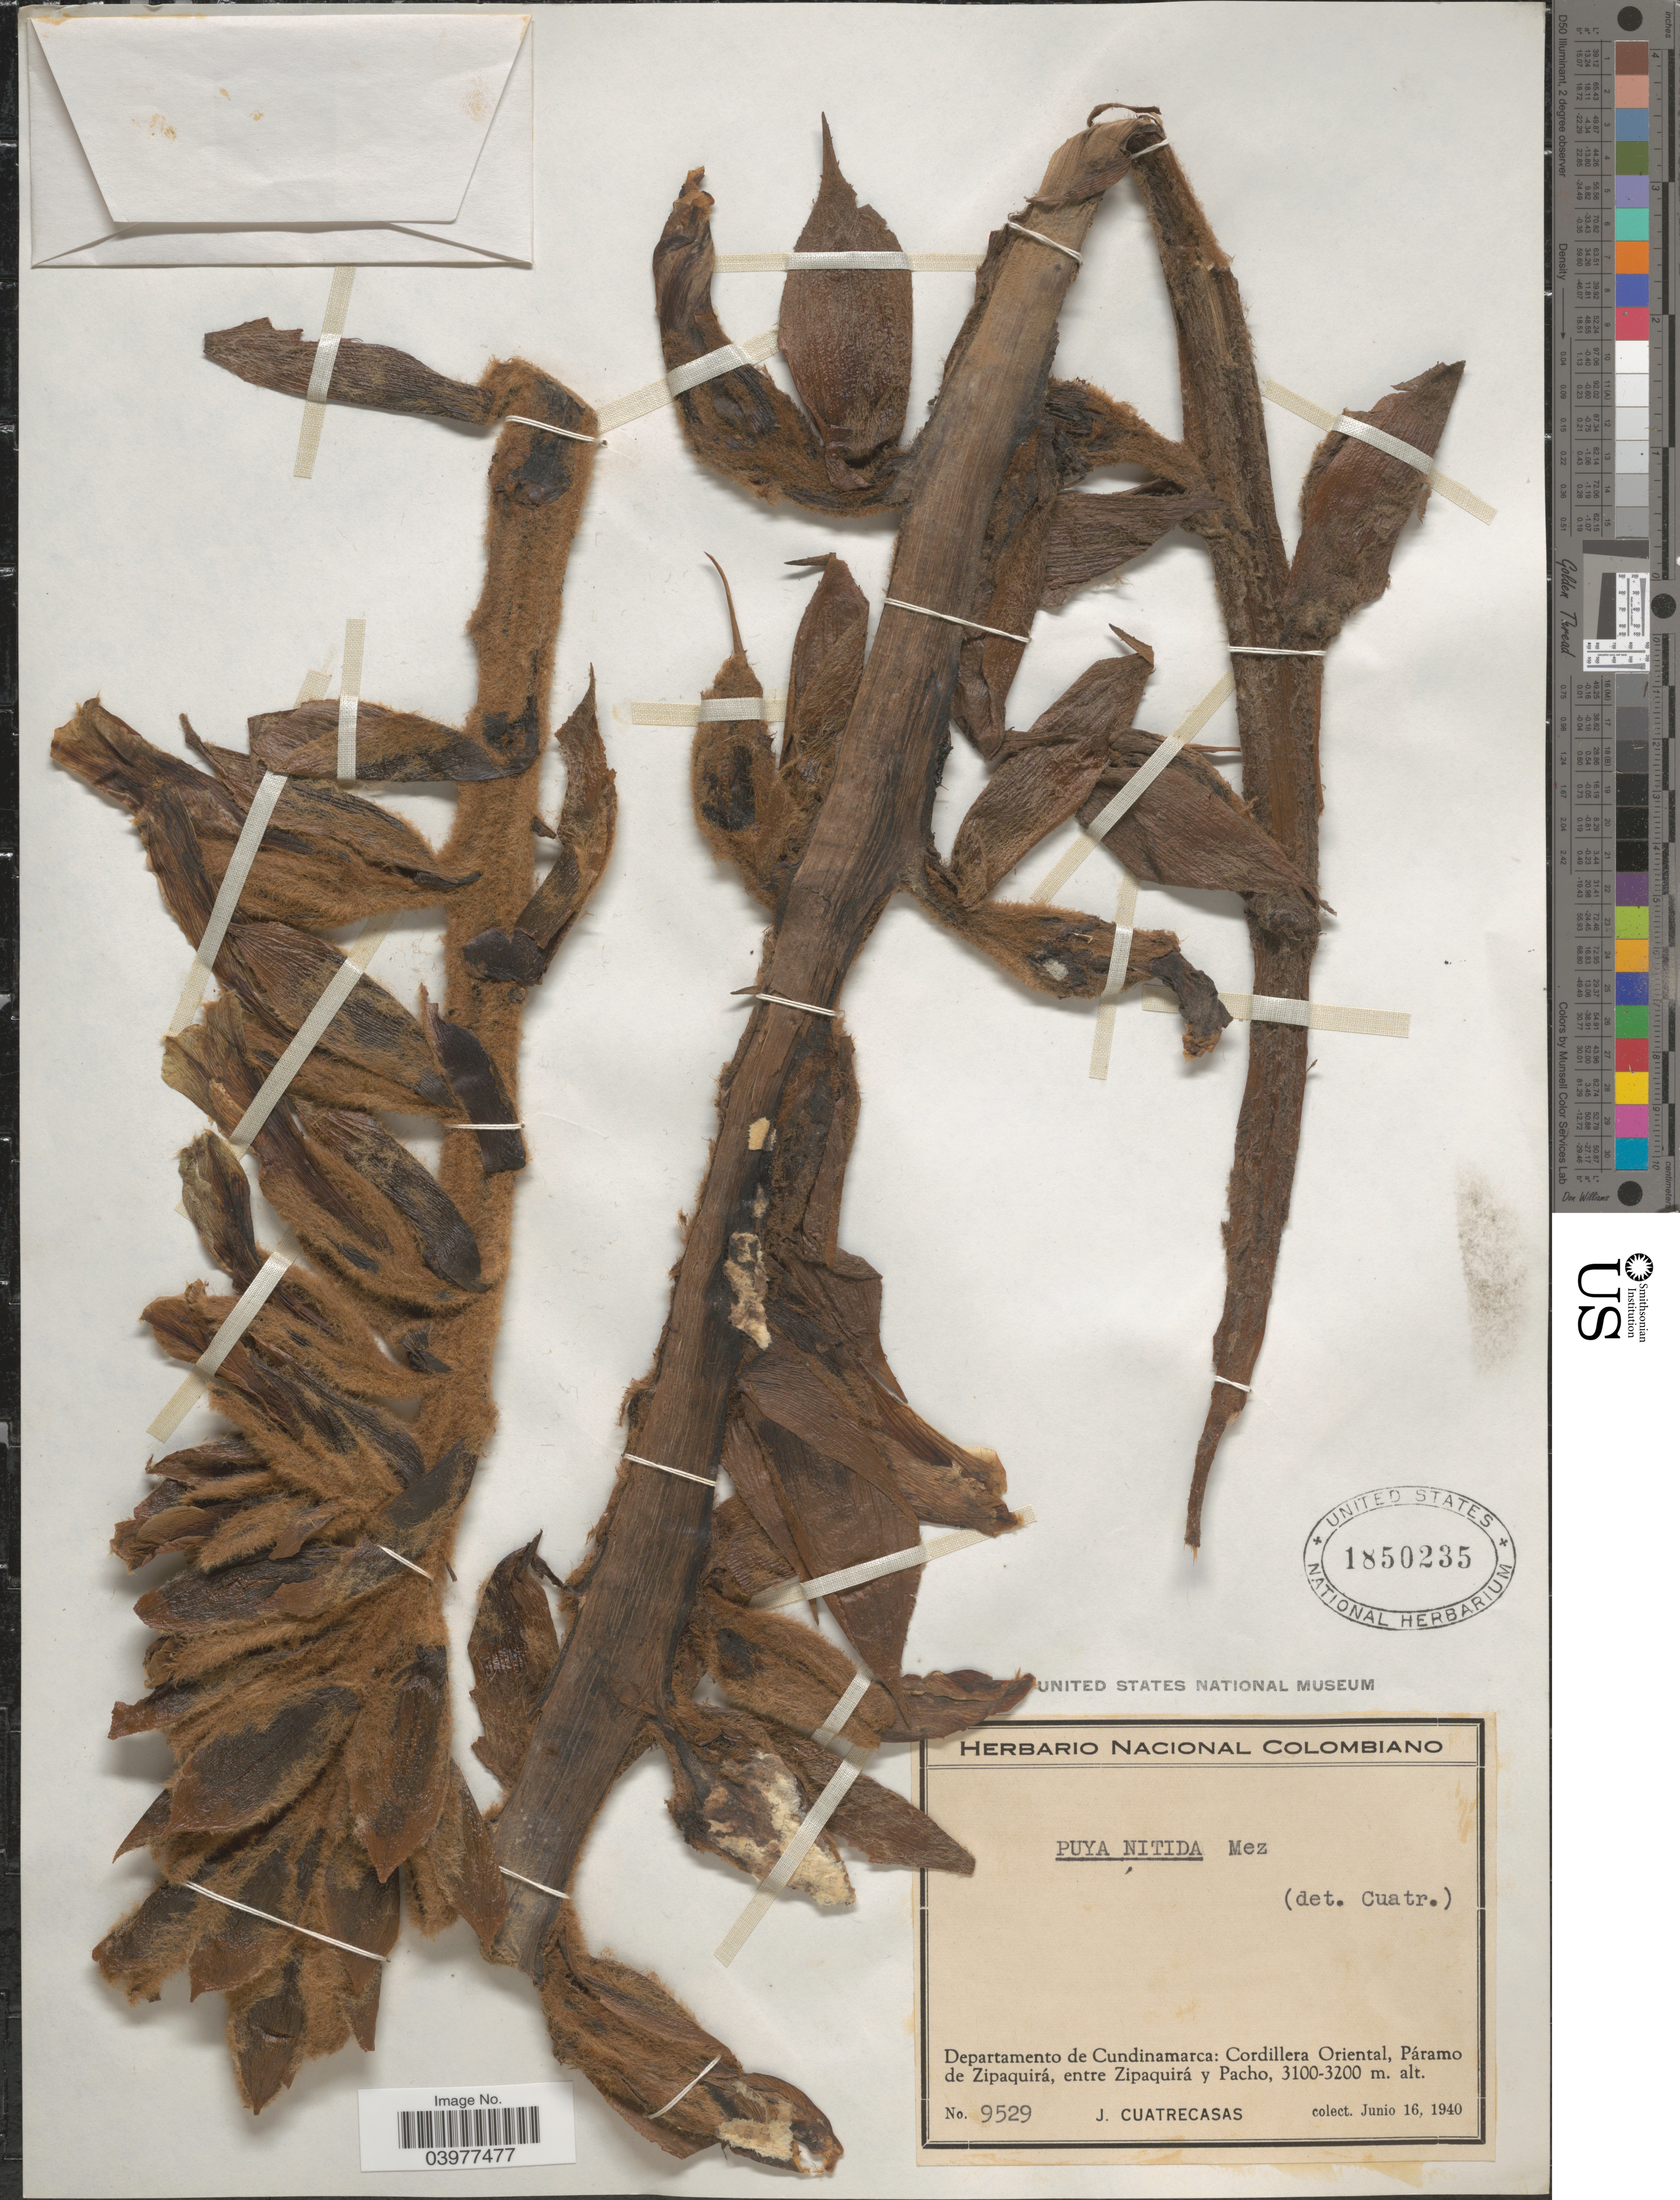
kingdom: Plantae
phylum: Tracheophyta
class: Liliopsida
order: Poales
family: Bromeliaceae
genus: Puya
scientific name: Puya nitida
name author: Mez in C. DC.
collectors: J. Cuatrecasas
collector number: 9529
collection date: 1940-06-16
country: Colombia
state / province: Cundinamarca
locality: Departamento de Cundinamarca: Cordillera Oriental, Páramo de Zipaquirá, entre Zipaquirá y Pacho.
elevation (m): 3100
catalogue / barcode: US 1850235